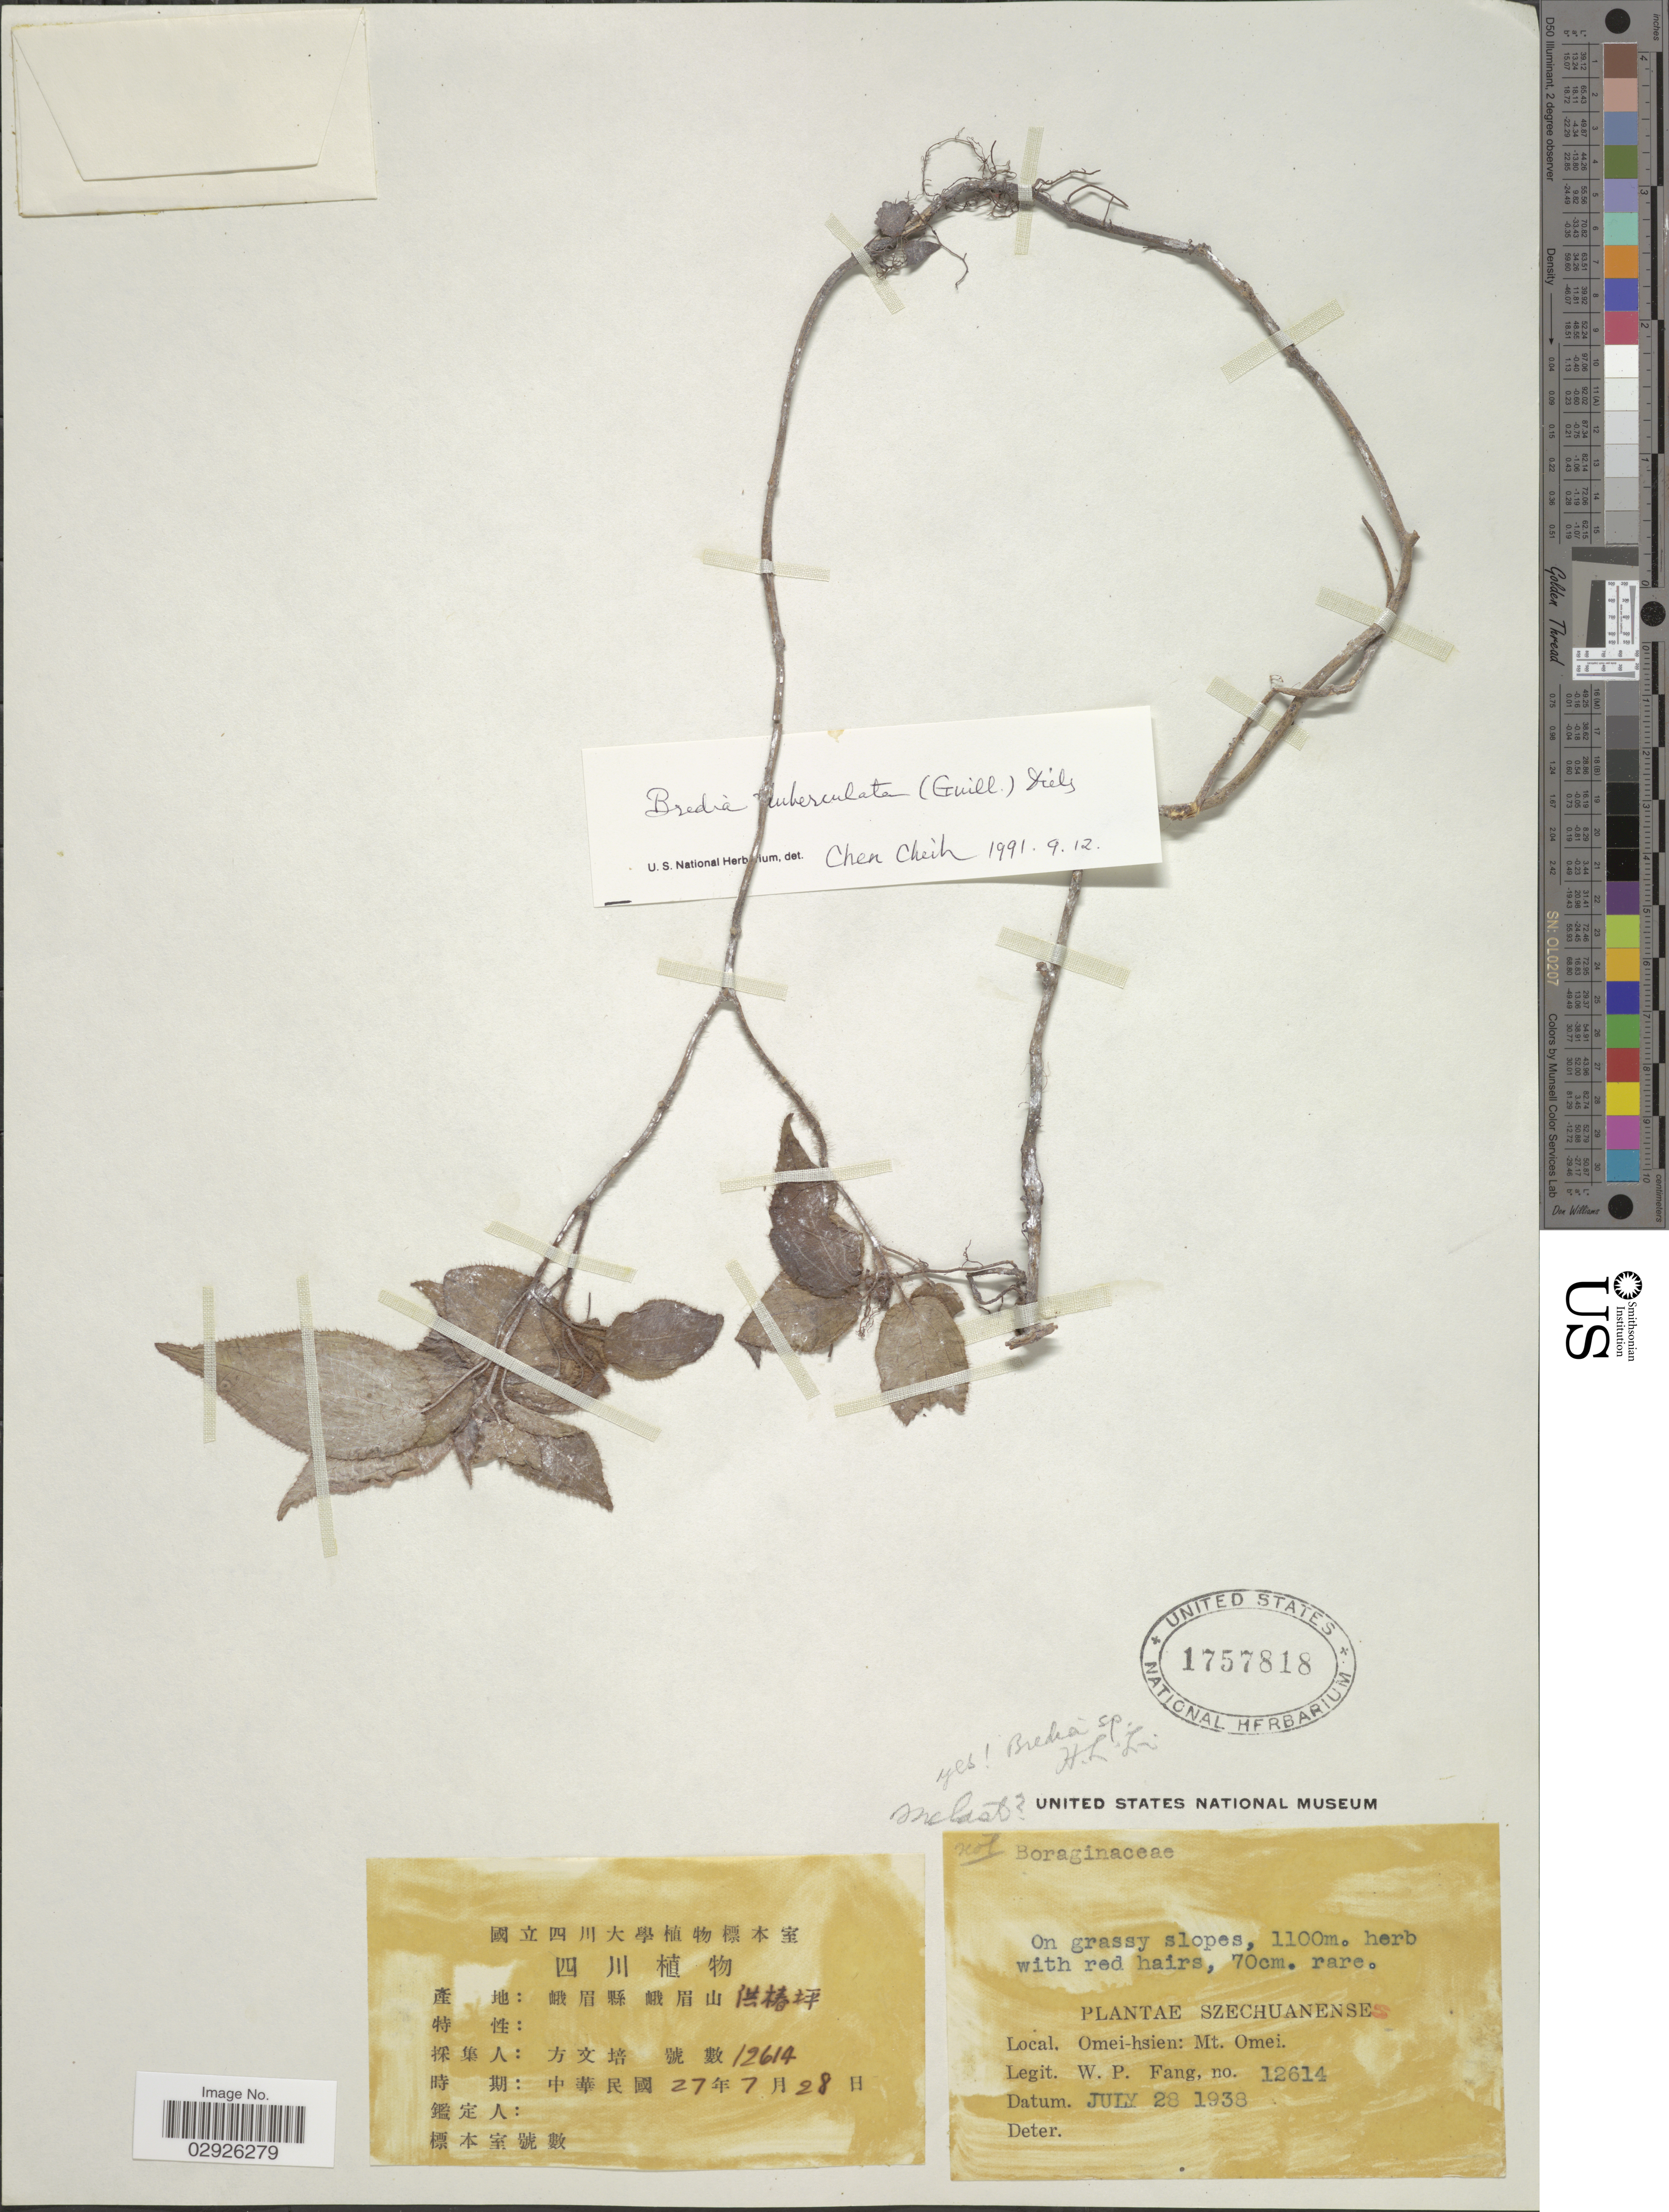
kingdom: Plantae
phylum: Tracheophyta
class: Magnoliopsida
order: Myrtales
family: Melastomataceae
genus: Bredia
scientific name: Bredia omeiensis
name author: H.L. Li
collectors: W. P. Fang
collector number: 12614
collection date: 1938-07-28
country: China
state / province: Sichuan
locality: Szechuanenses, Omei-Hsien: Mt Omei.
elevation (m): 1100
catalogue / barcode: US 1757818